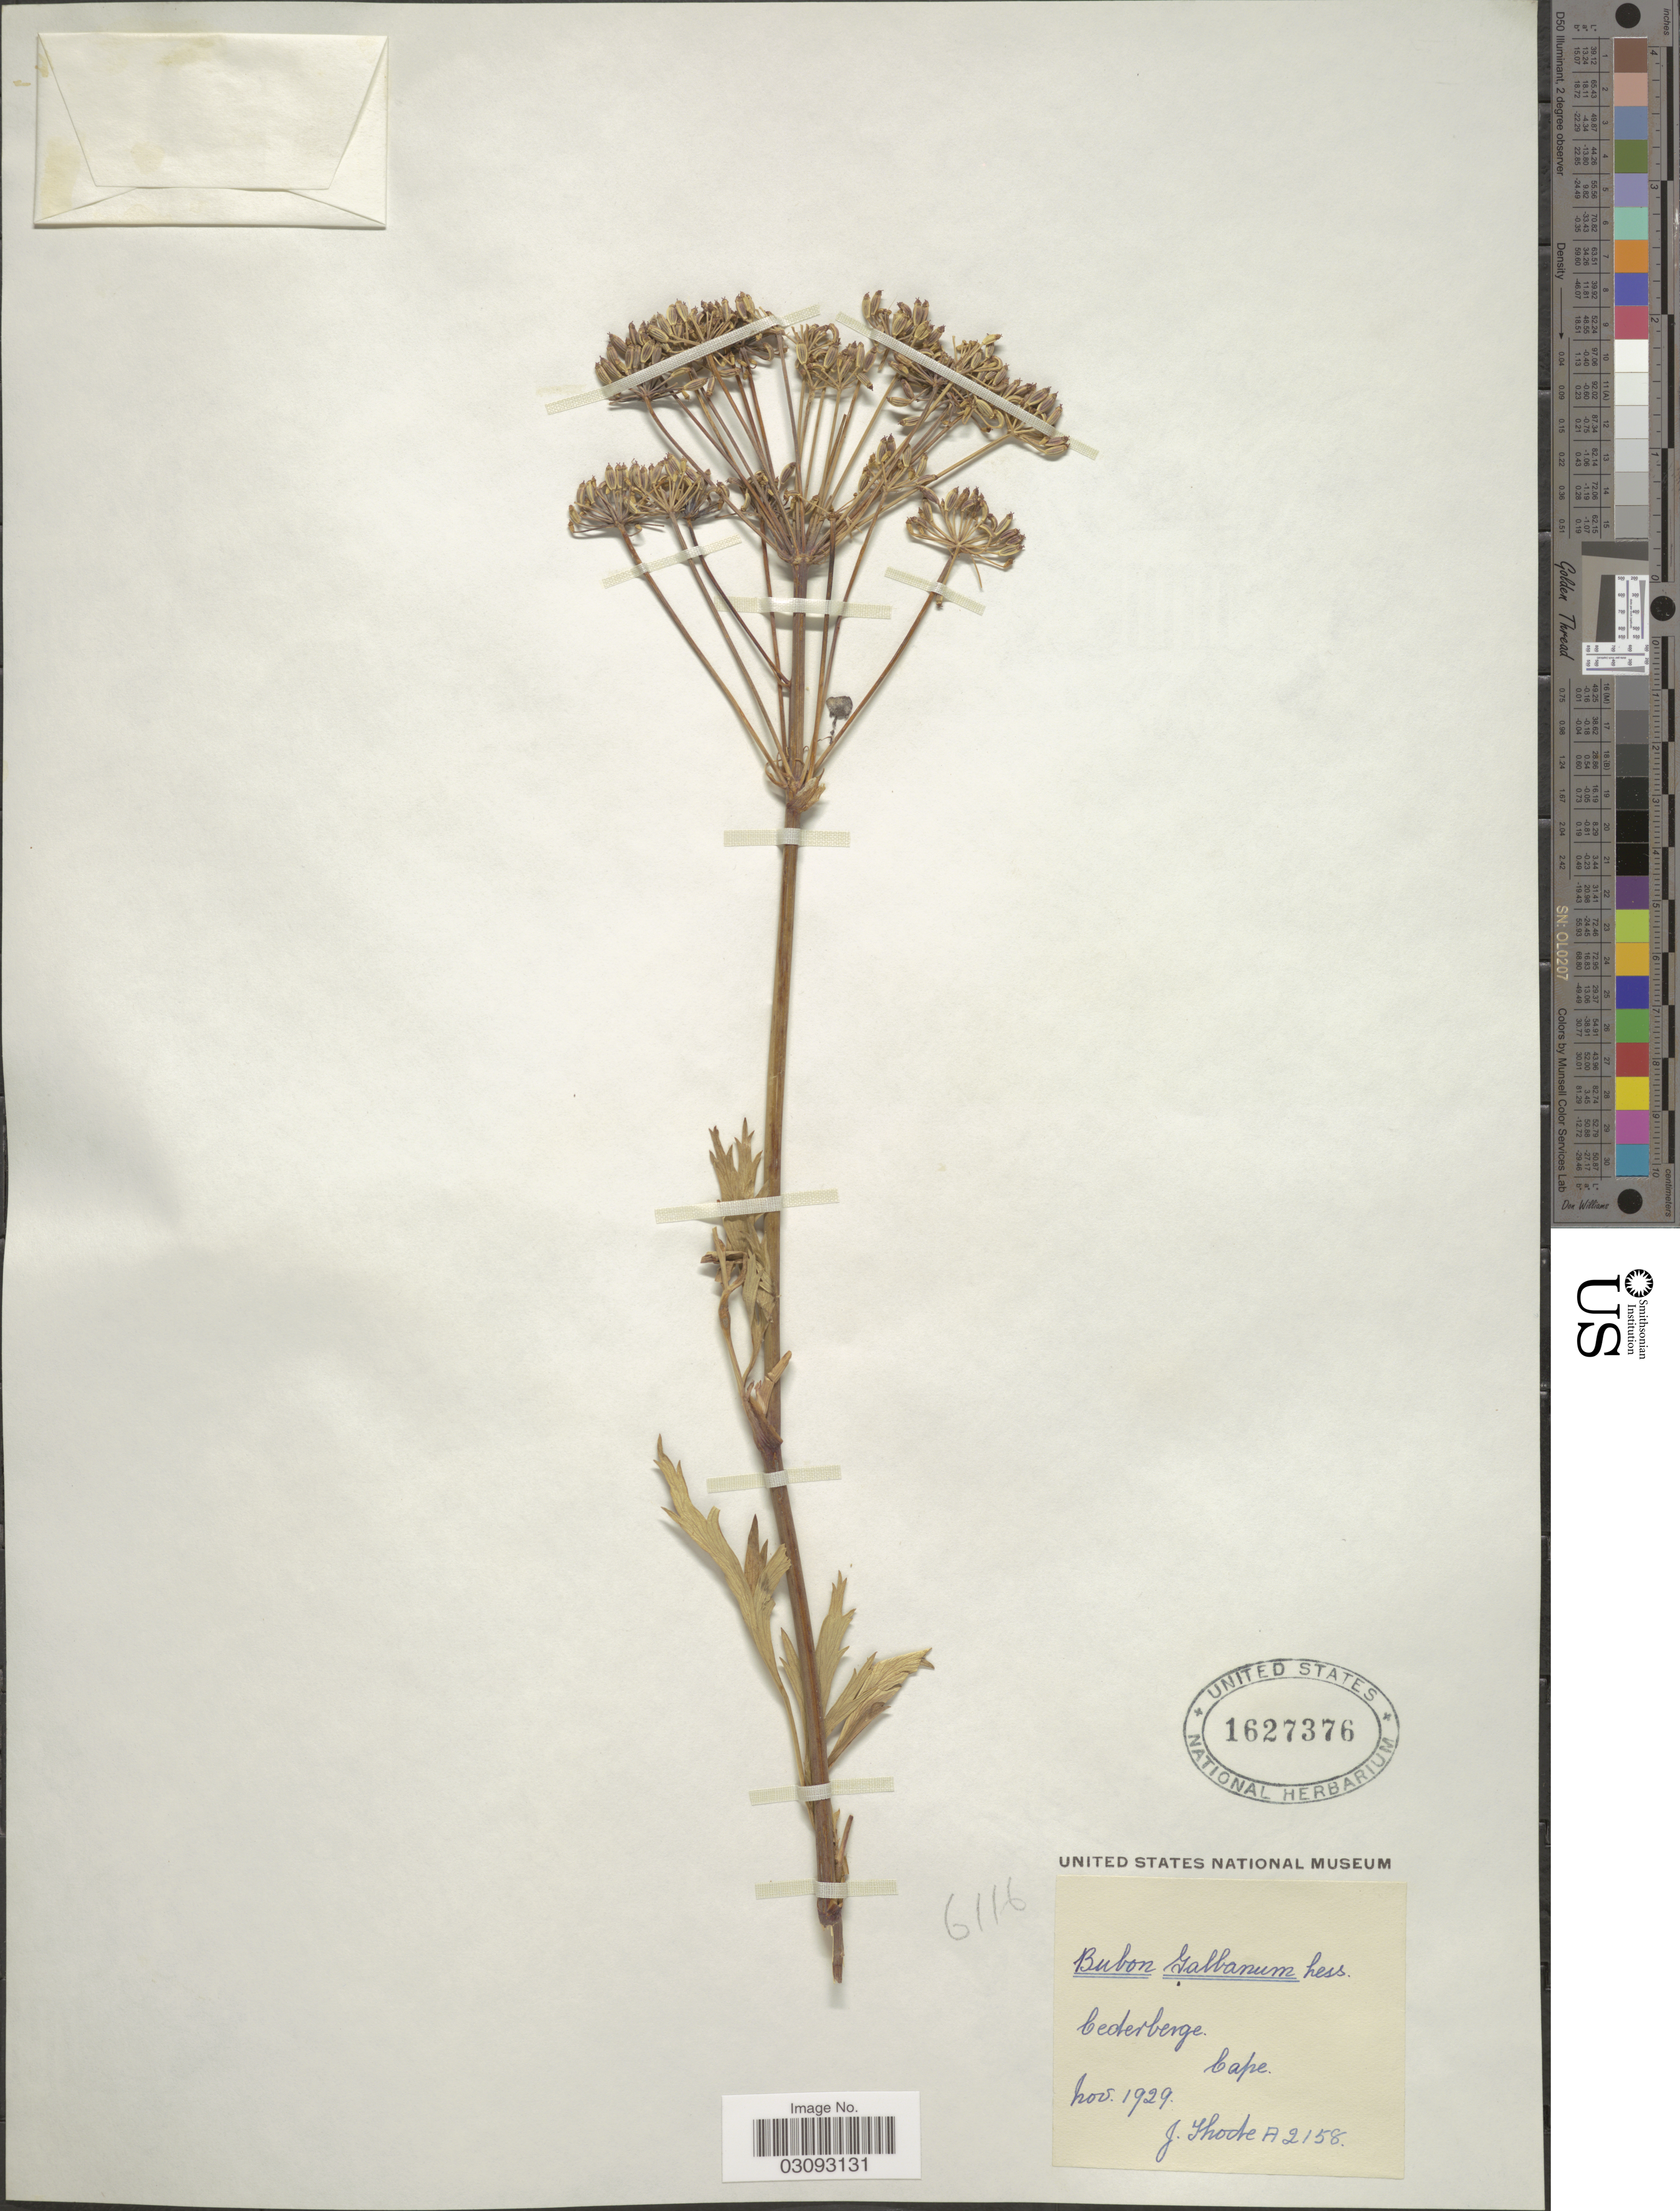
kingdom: Plantae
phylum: Tracheophyta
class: Magnoliopsida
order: Apiales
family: Apiaceae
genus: Peucedanum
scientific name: Peucedanum galbanum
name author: (L.) Benth. & Hook. f.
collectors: J. Thode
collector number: A2158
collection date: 1929-11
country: South Africa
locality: Cederberge. Cape.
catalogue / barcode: US 1627376